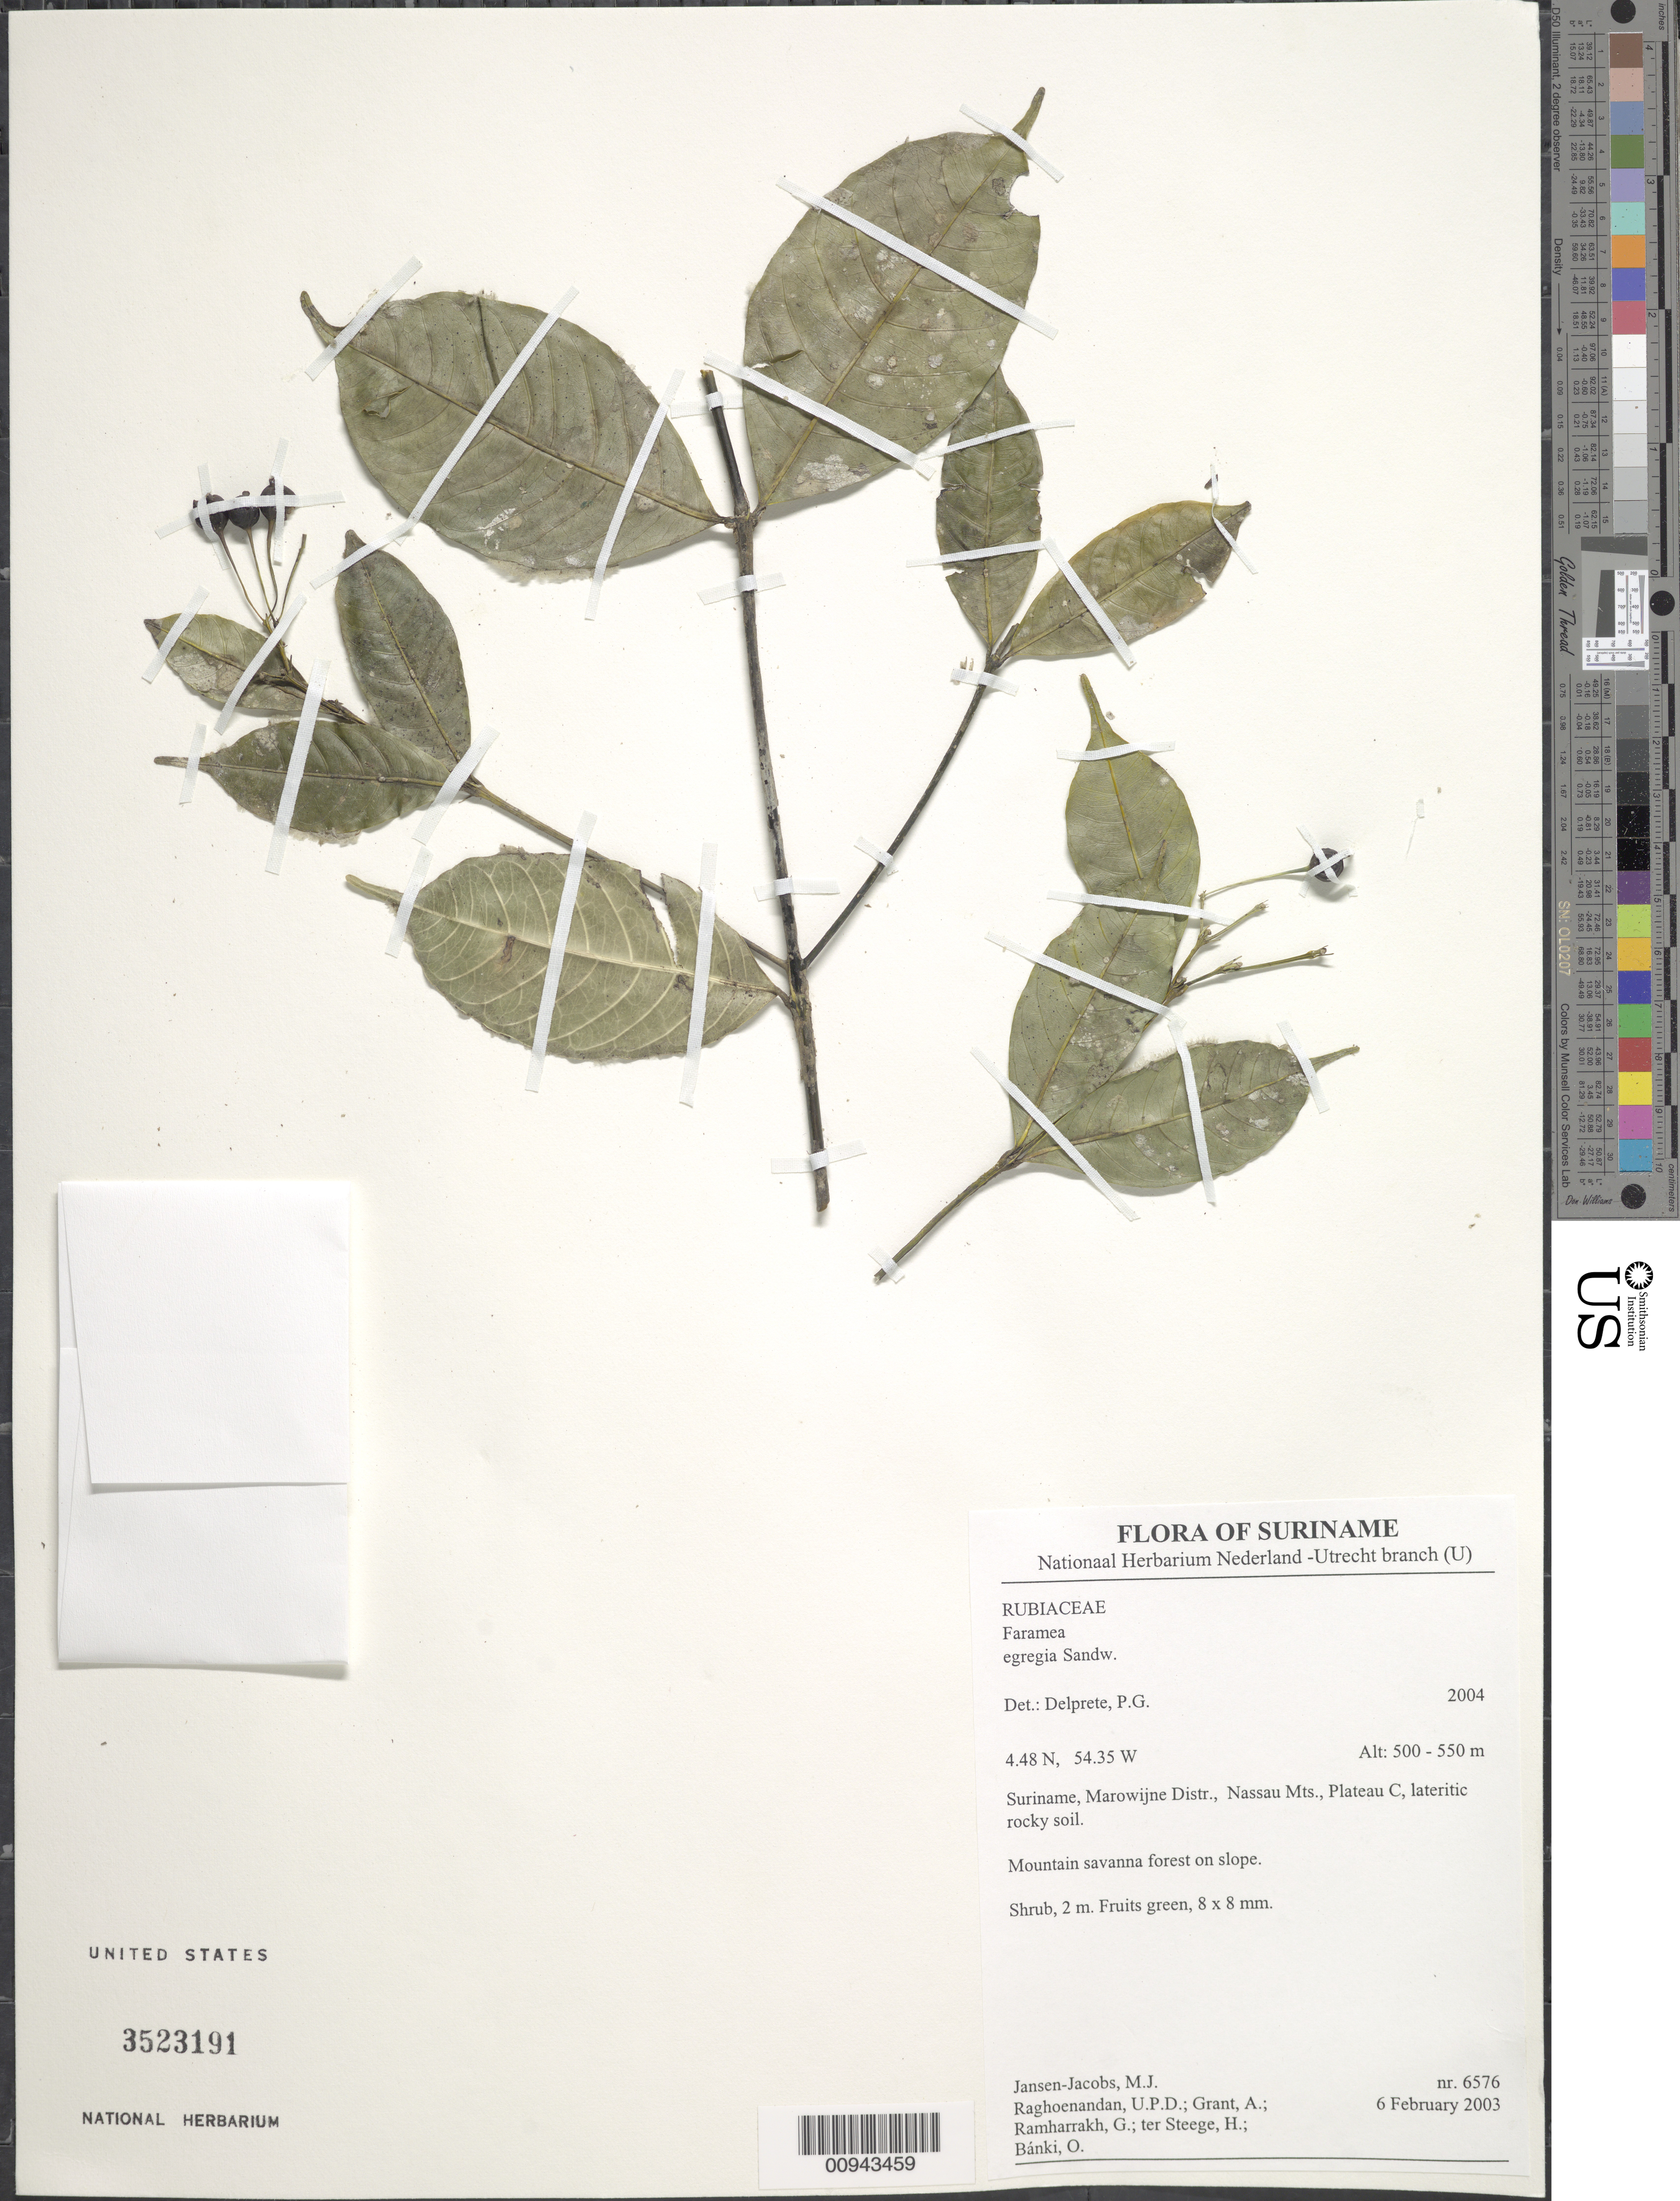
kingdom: Plantae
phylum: Tracheophyta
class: Magnoliopsida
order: Gentianales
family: Rubiaceae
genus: Faramea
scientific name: Faramea egregia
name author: Sandwith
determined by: Delprete, P. G., Herb. de Guyane Cay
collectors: M. J. Jansen-Jacobs, U. Raghoenandan, A. Grant, G. Ramharrakh, H. ter Steege & O. Bánki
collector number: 6576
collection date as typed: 6-Feb-03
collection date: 2003-02-06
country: Suriname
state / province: Marowijne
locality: Nassau Mts., Plateau C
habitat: Lateritic rocky soil. Mountain savanna forest on slope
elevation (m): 500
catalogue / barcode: US 3523191